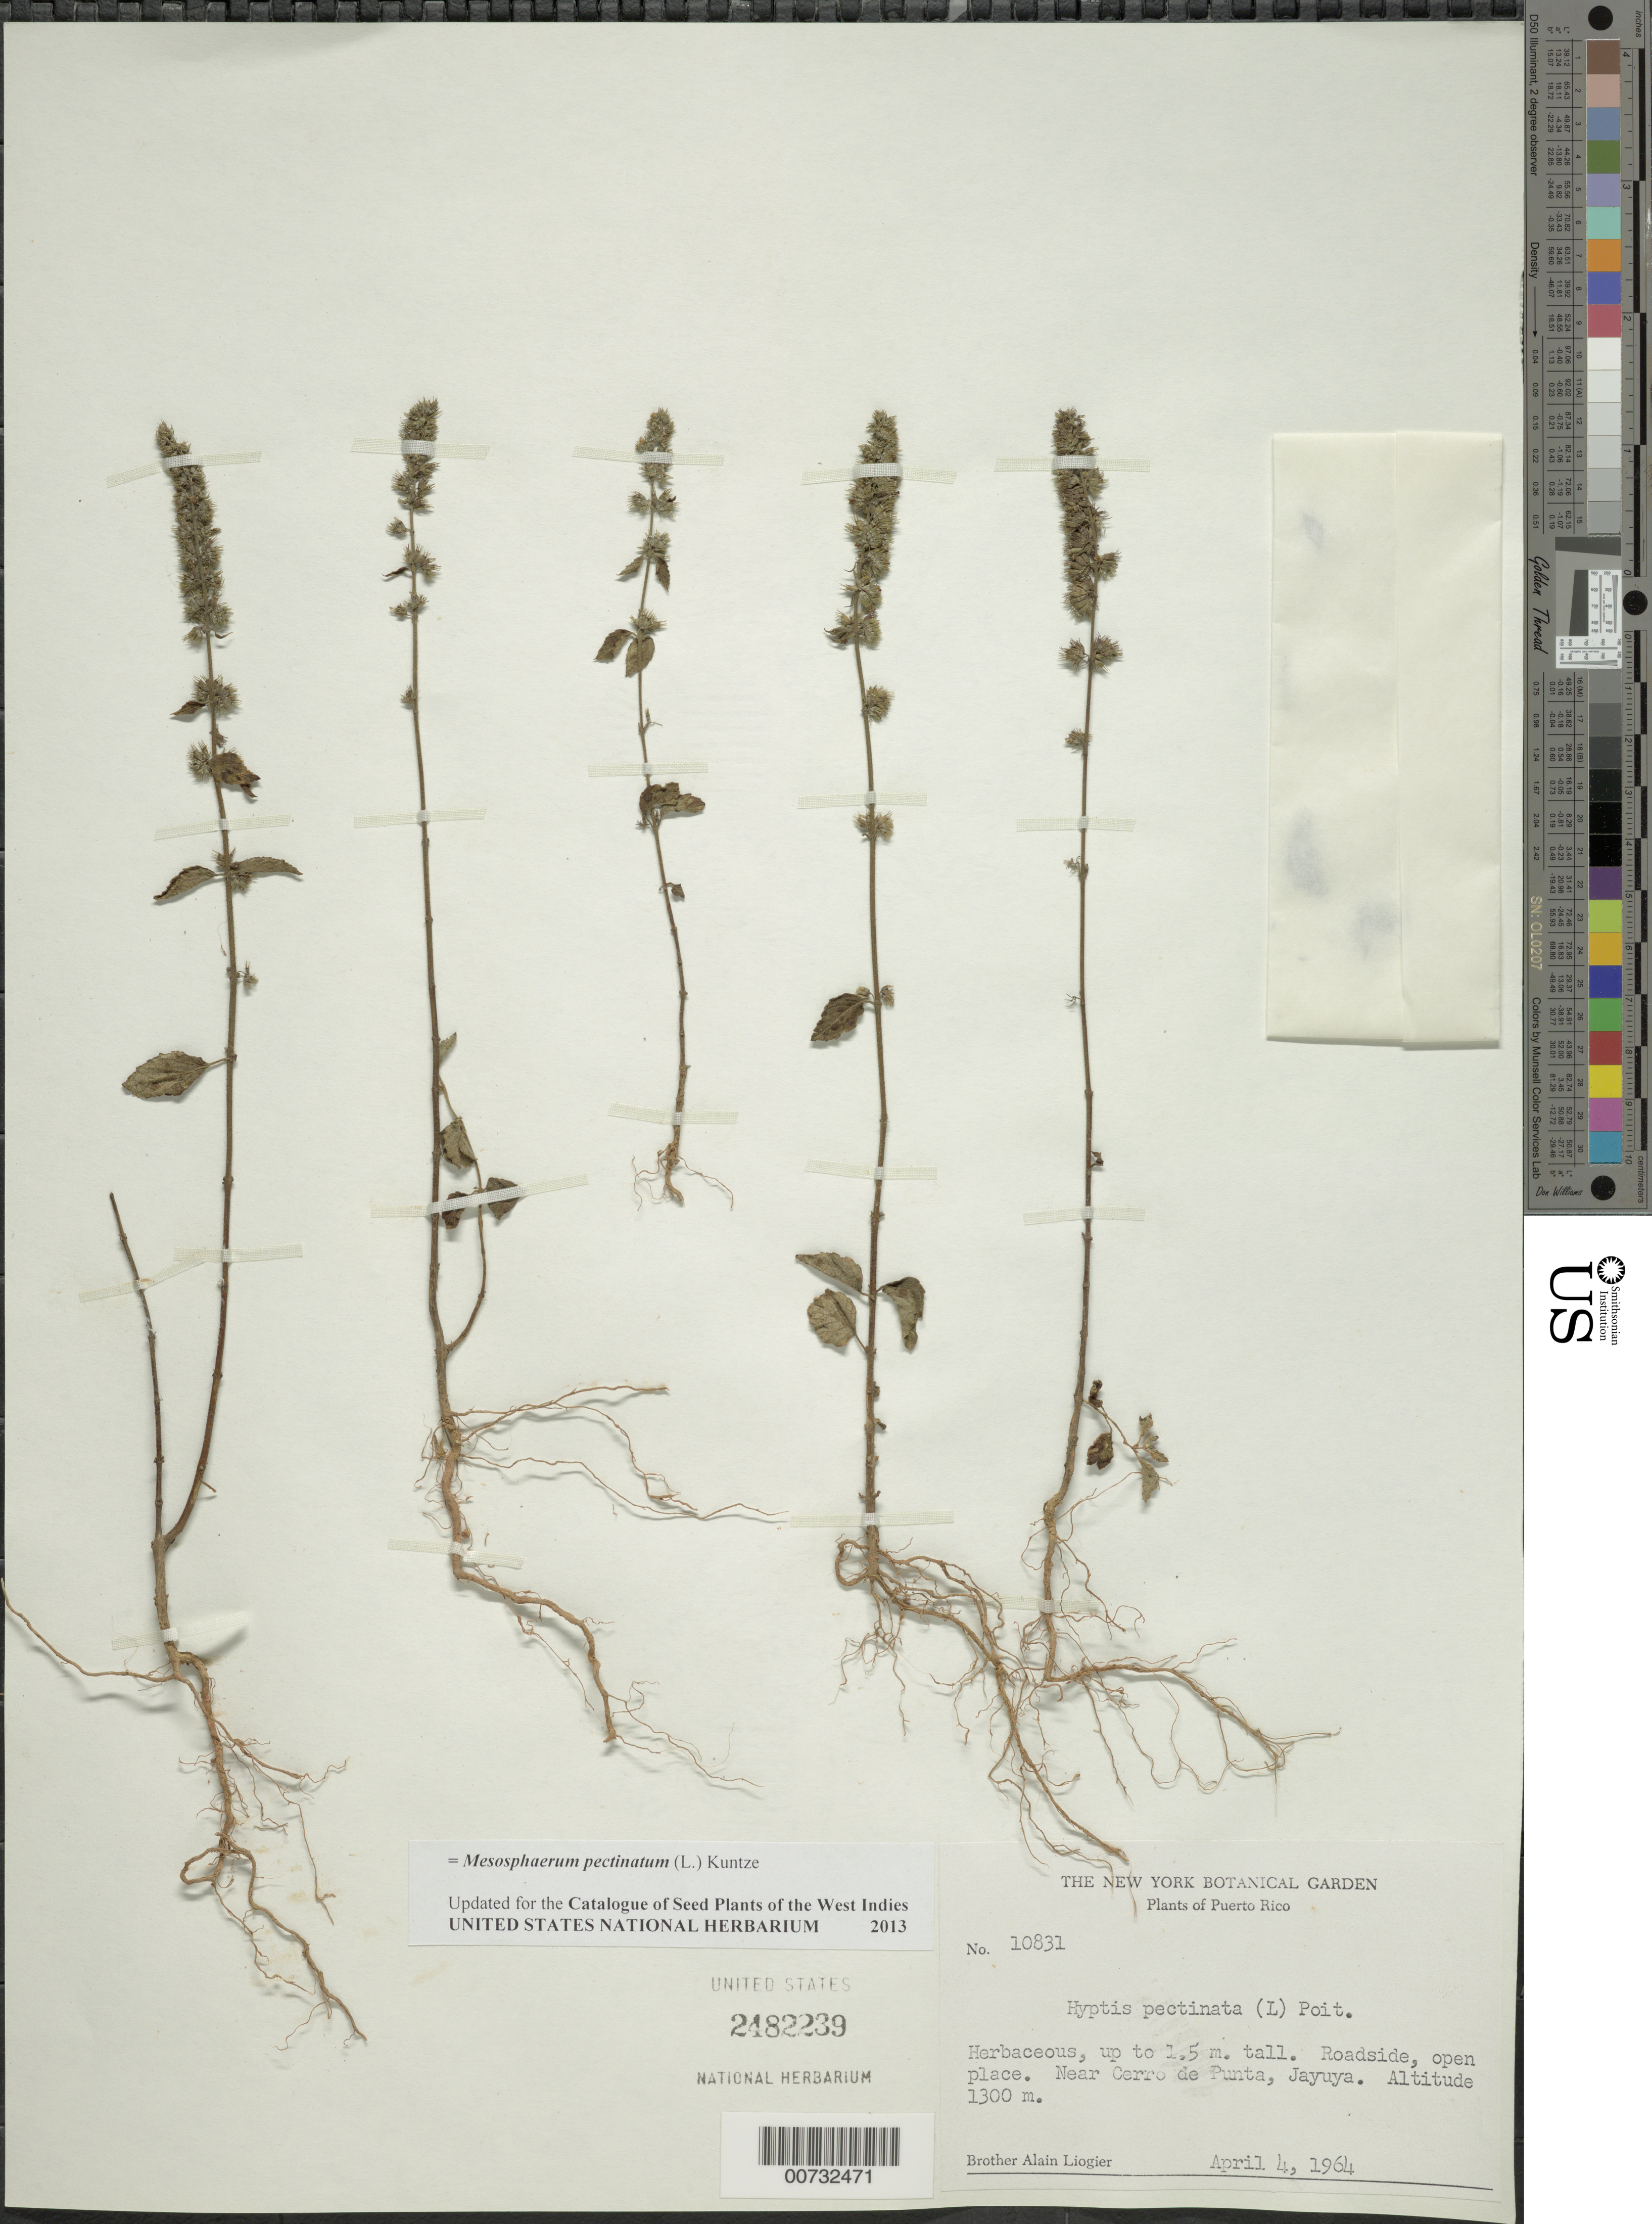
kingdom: Plantae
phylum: Tracheophyta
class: Magnoliopsida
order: Lamiales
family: Lamiaceae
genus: Mesosphaerum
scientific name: Mesosphaerum pectinatum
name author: (L.) Kuntze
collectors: A. H. Liogier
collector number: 10831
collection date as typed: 04 Apr 1964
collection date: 1964-04-04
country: Puerto Rico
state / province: Jayuya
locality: Cerro de Punta, Jayuya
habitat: Roadside, open place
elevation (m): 1300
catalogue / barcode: US 2482239